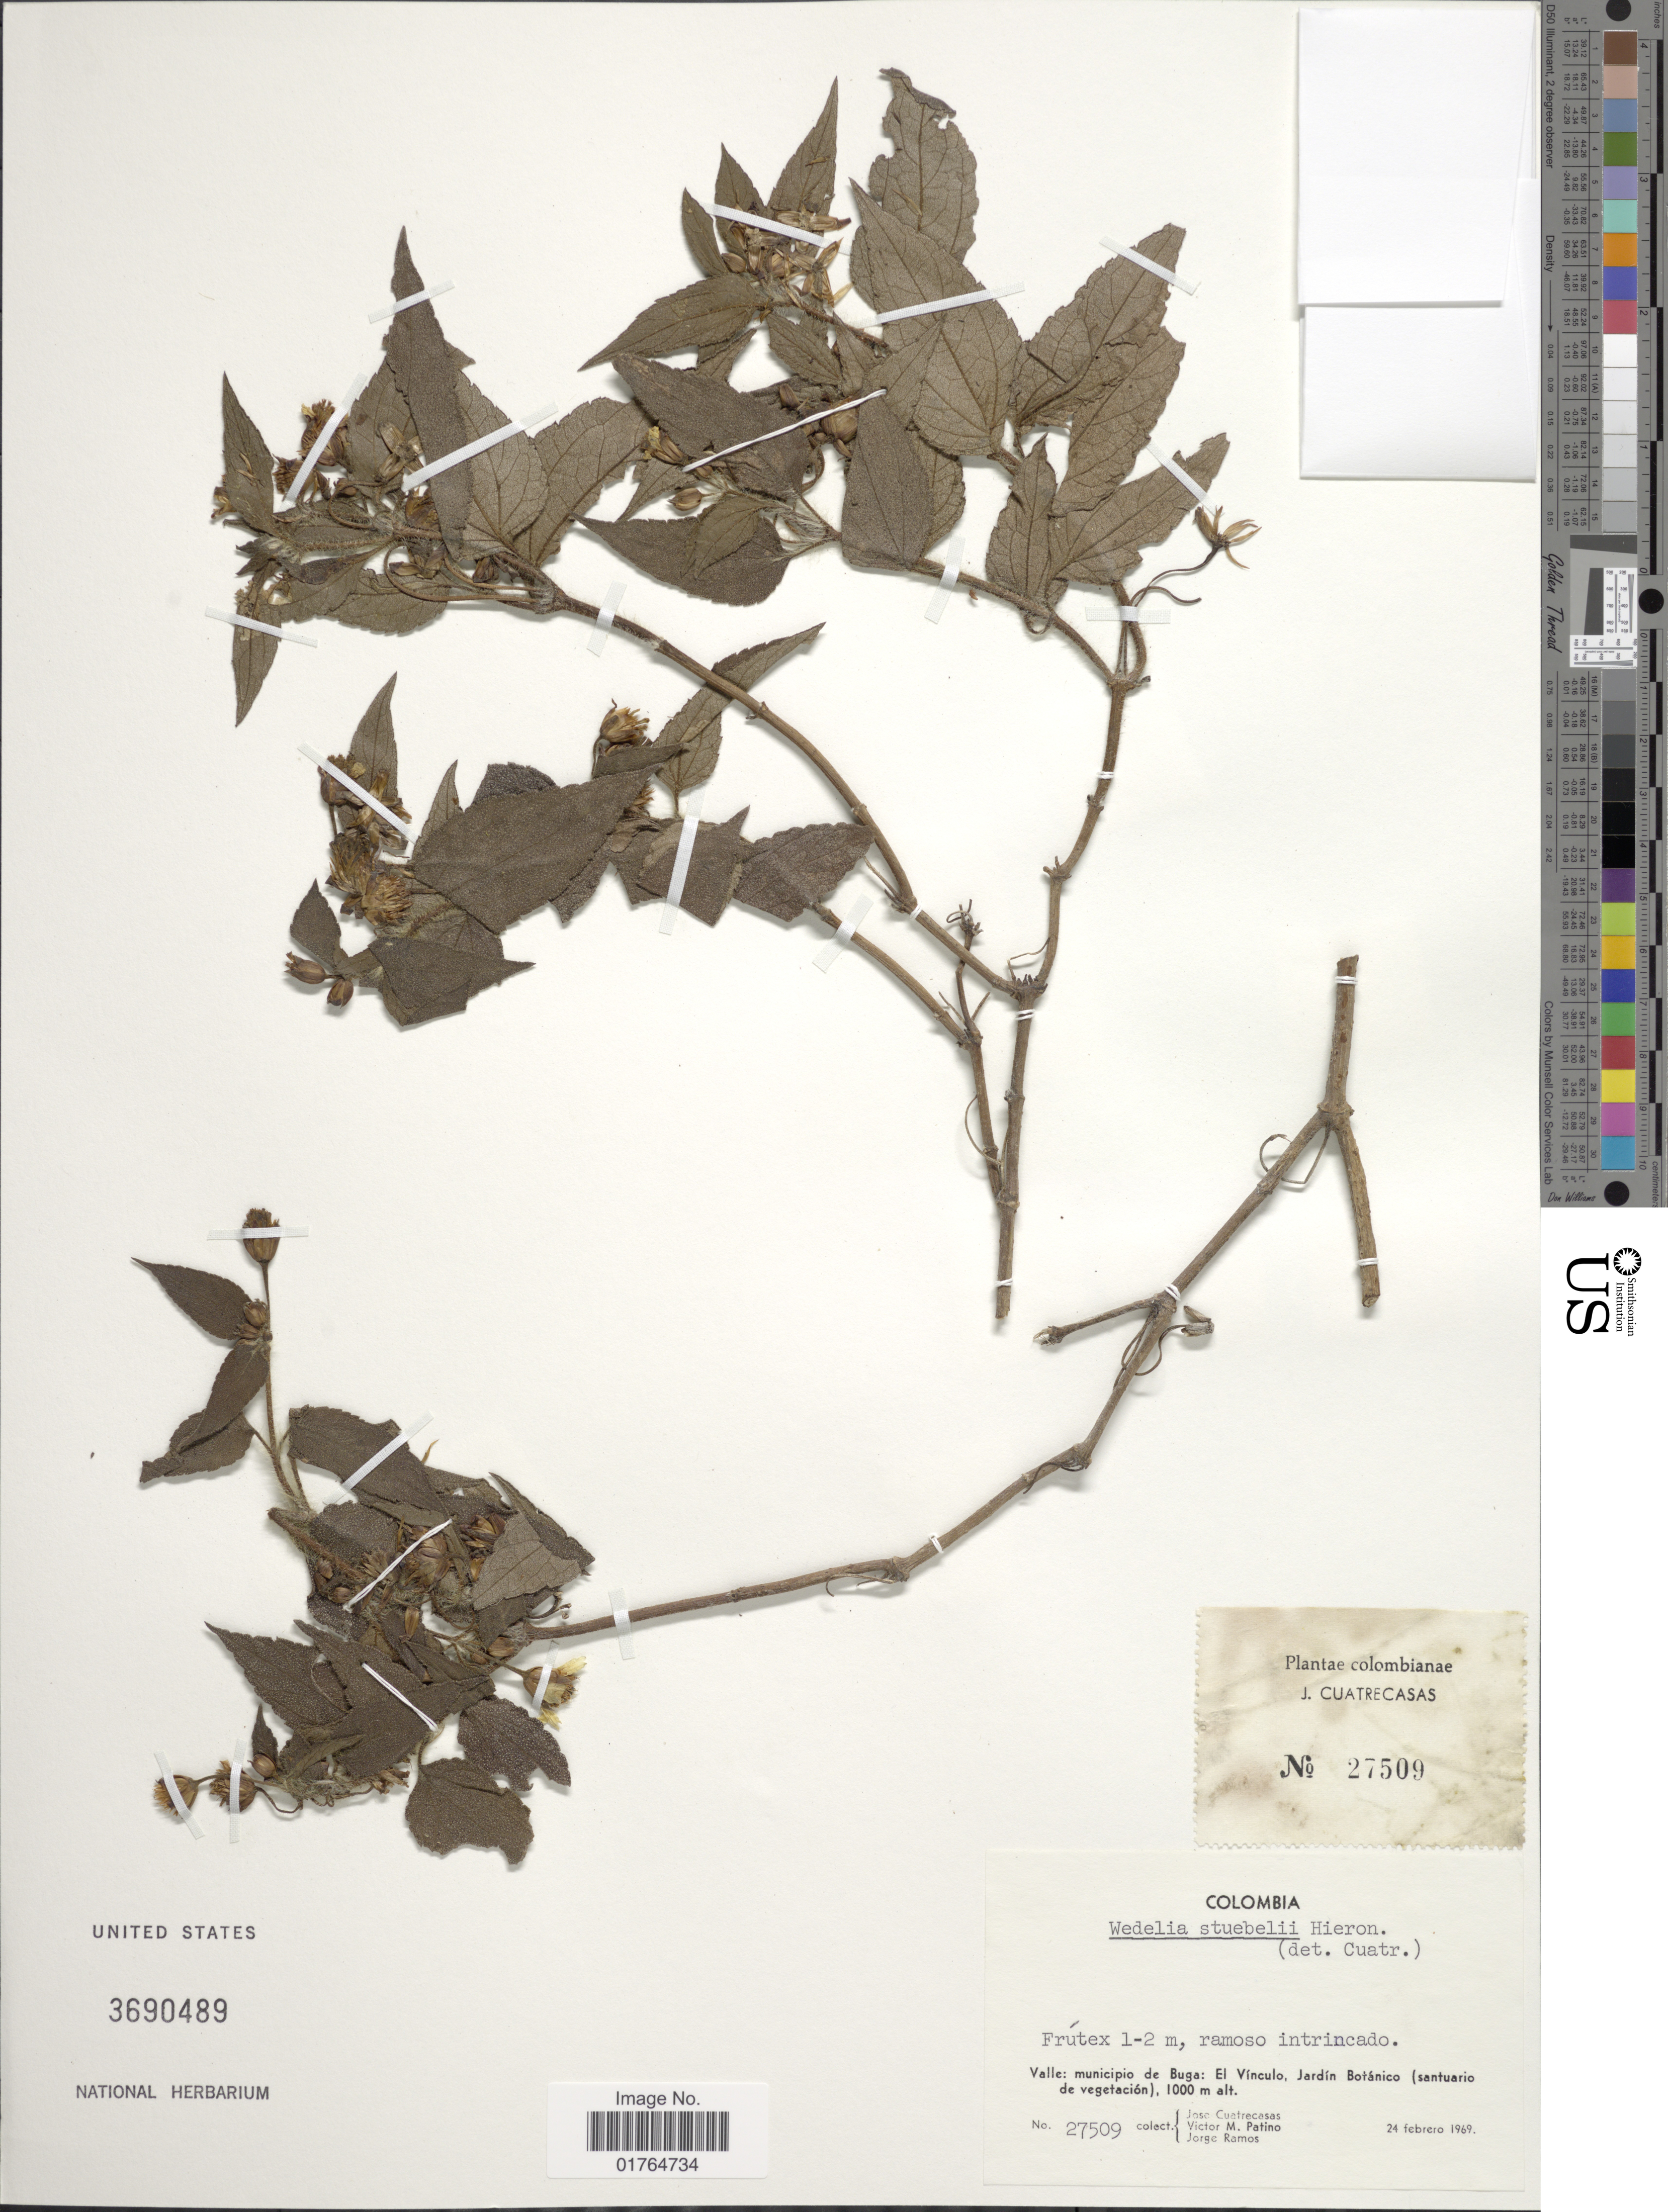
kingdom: Plantae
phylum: Tracheophyta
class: Magnoliopsida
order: Asterales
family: Asteraceae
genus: Wedelia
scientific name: Wedelia stubelii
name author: Hieron.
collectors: J. Cuatrecasas, V. M. Patiño & J. Ramos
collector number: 27509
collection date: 1969-02-24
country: Colombia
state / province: Valle del Cauca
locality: Municipio de Buga, El Vinculo, Jardin Botanico (santurio de vegetacion)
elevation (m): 1000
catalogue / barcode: US 3690489